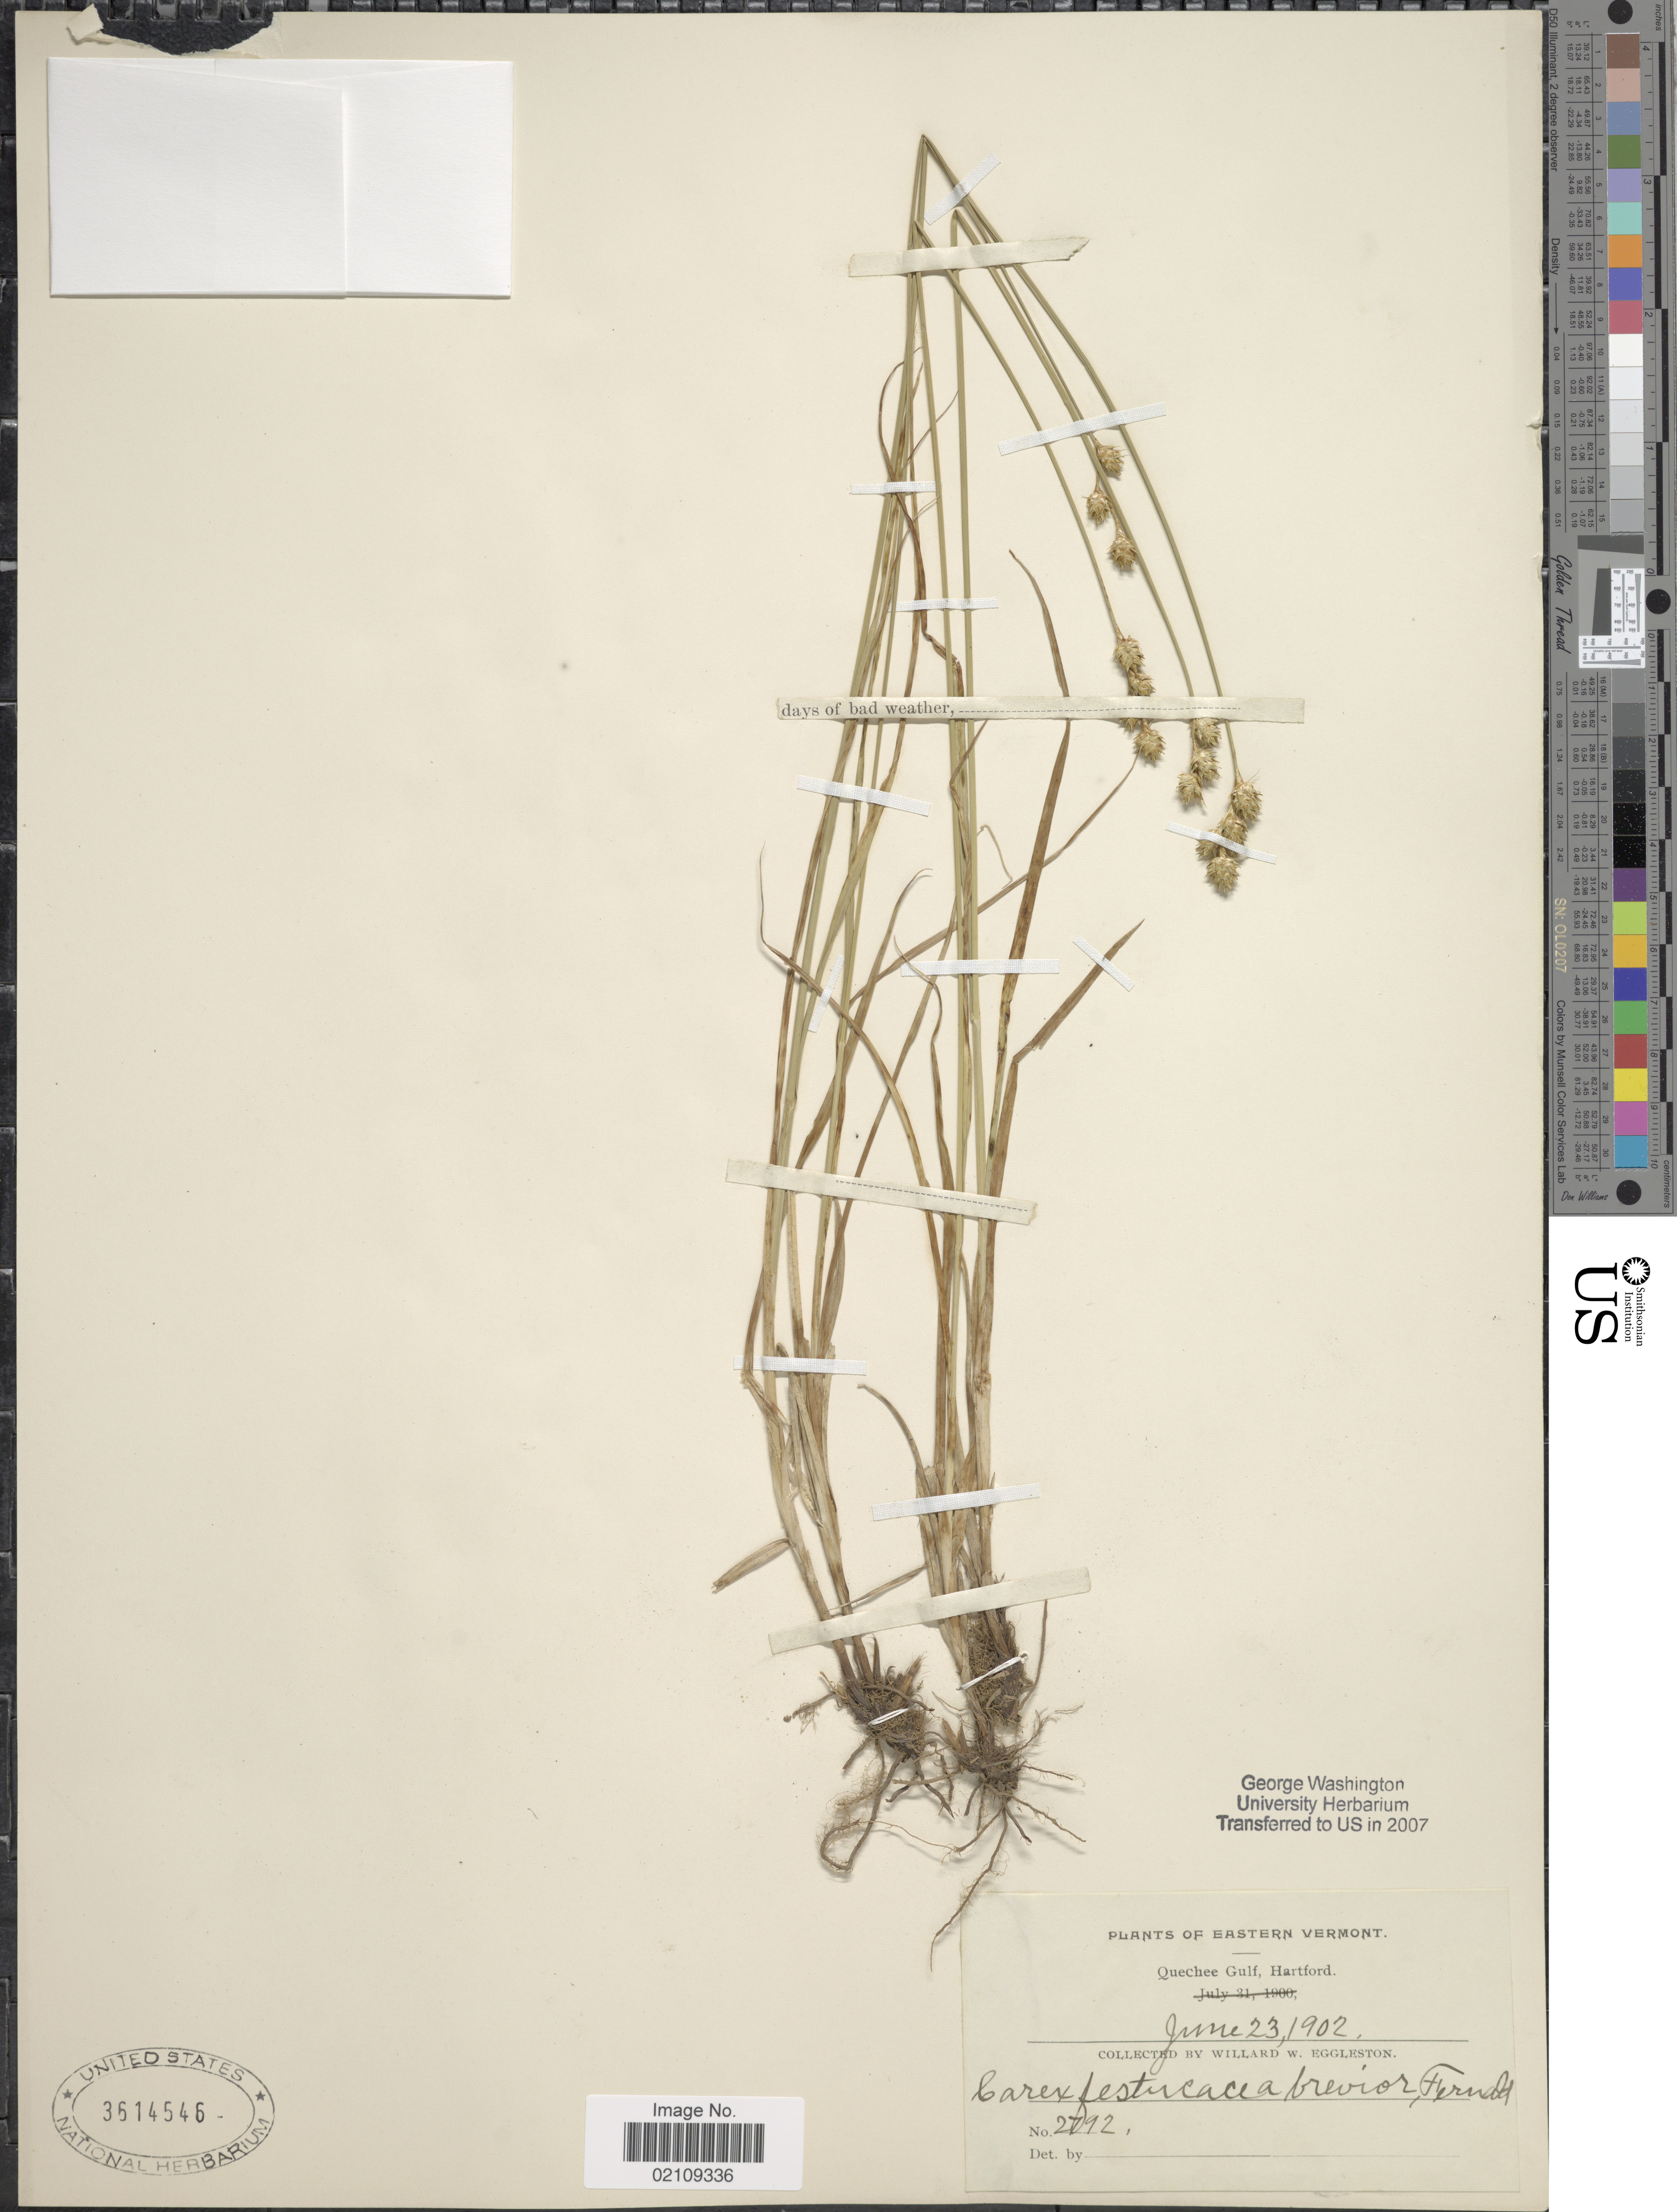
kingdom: Plantae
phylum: Tracheophyta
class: Liliopsida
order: Poales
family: Cyperaceae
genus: Carex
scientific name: Carex festucacea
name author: Willd.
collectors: W. W. Eggleston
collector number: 2792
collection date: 1902-06-23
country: United States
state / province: Vermont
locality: Eastern Vermont, Quechee Gulf, Hartford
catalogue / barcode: US 3614546